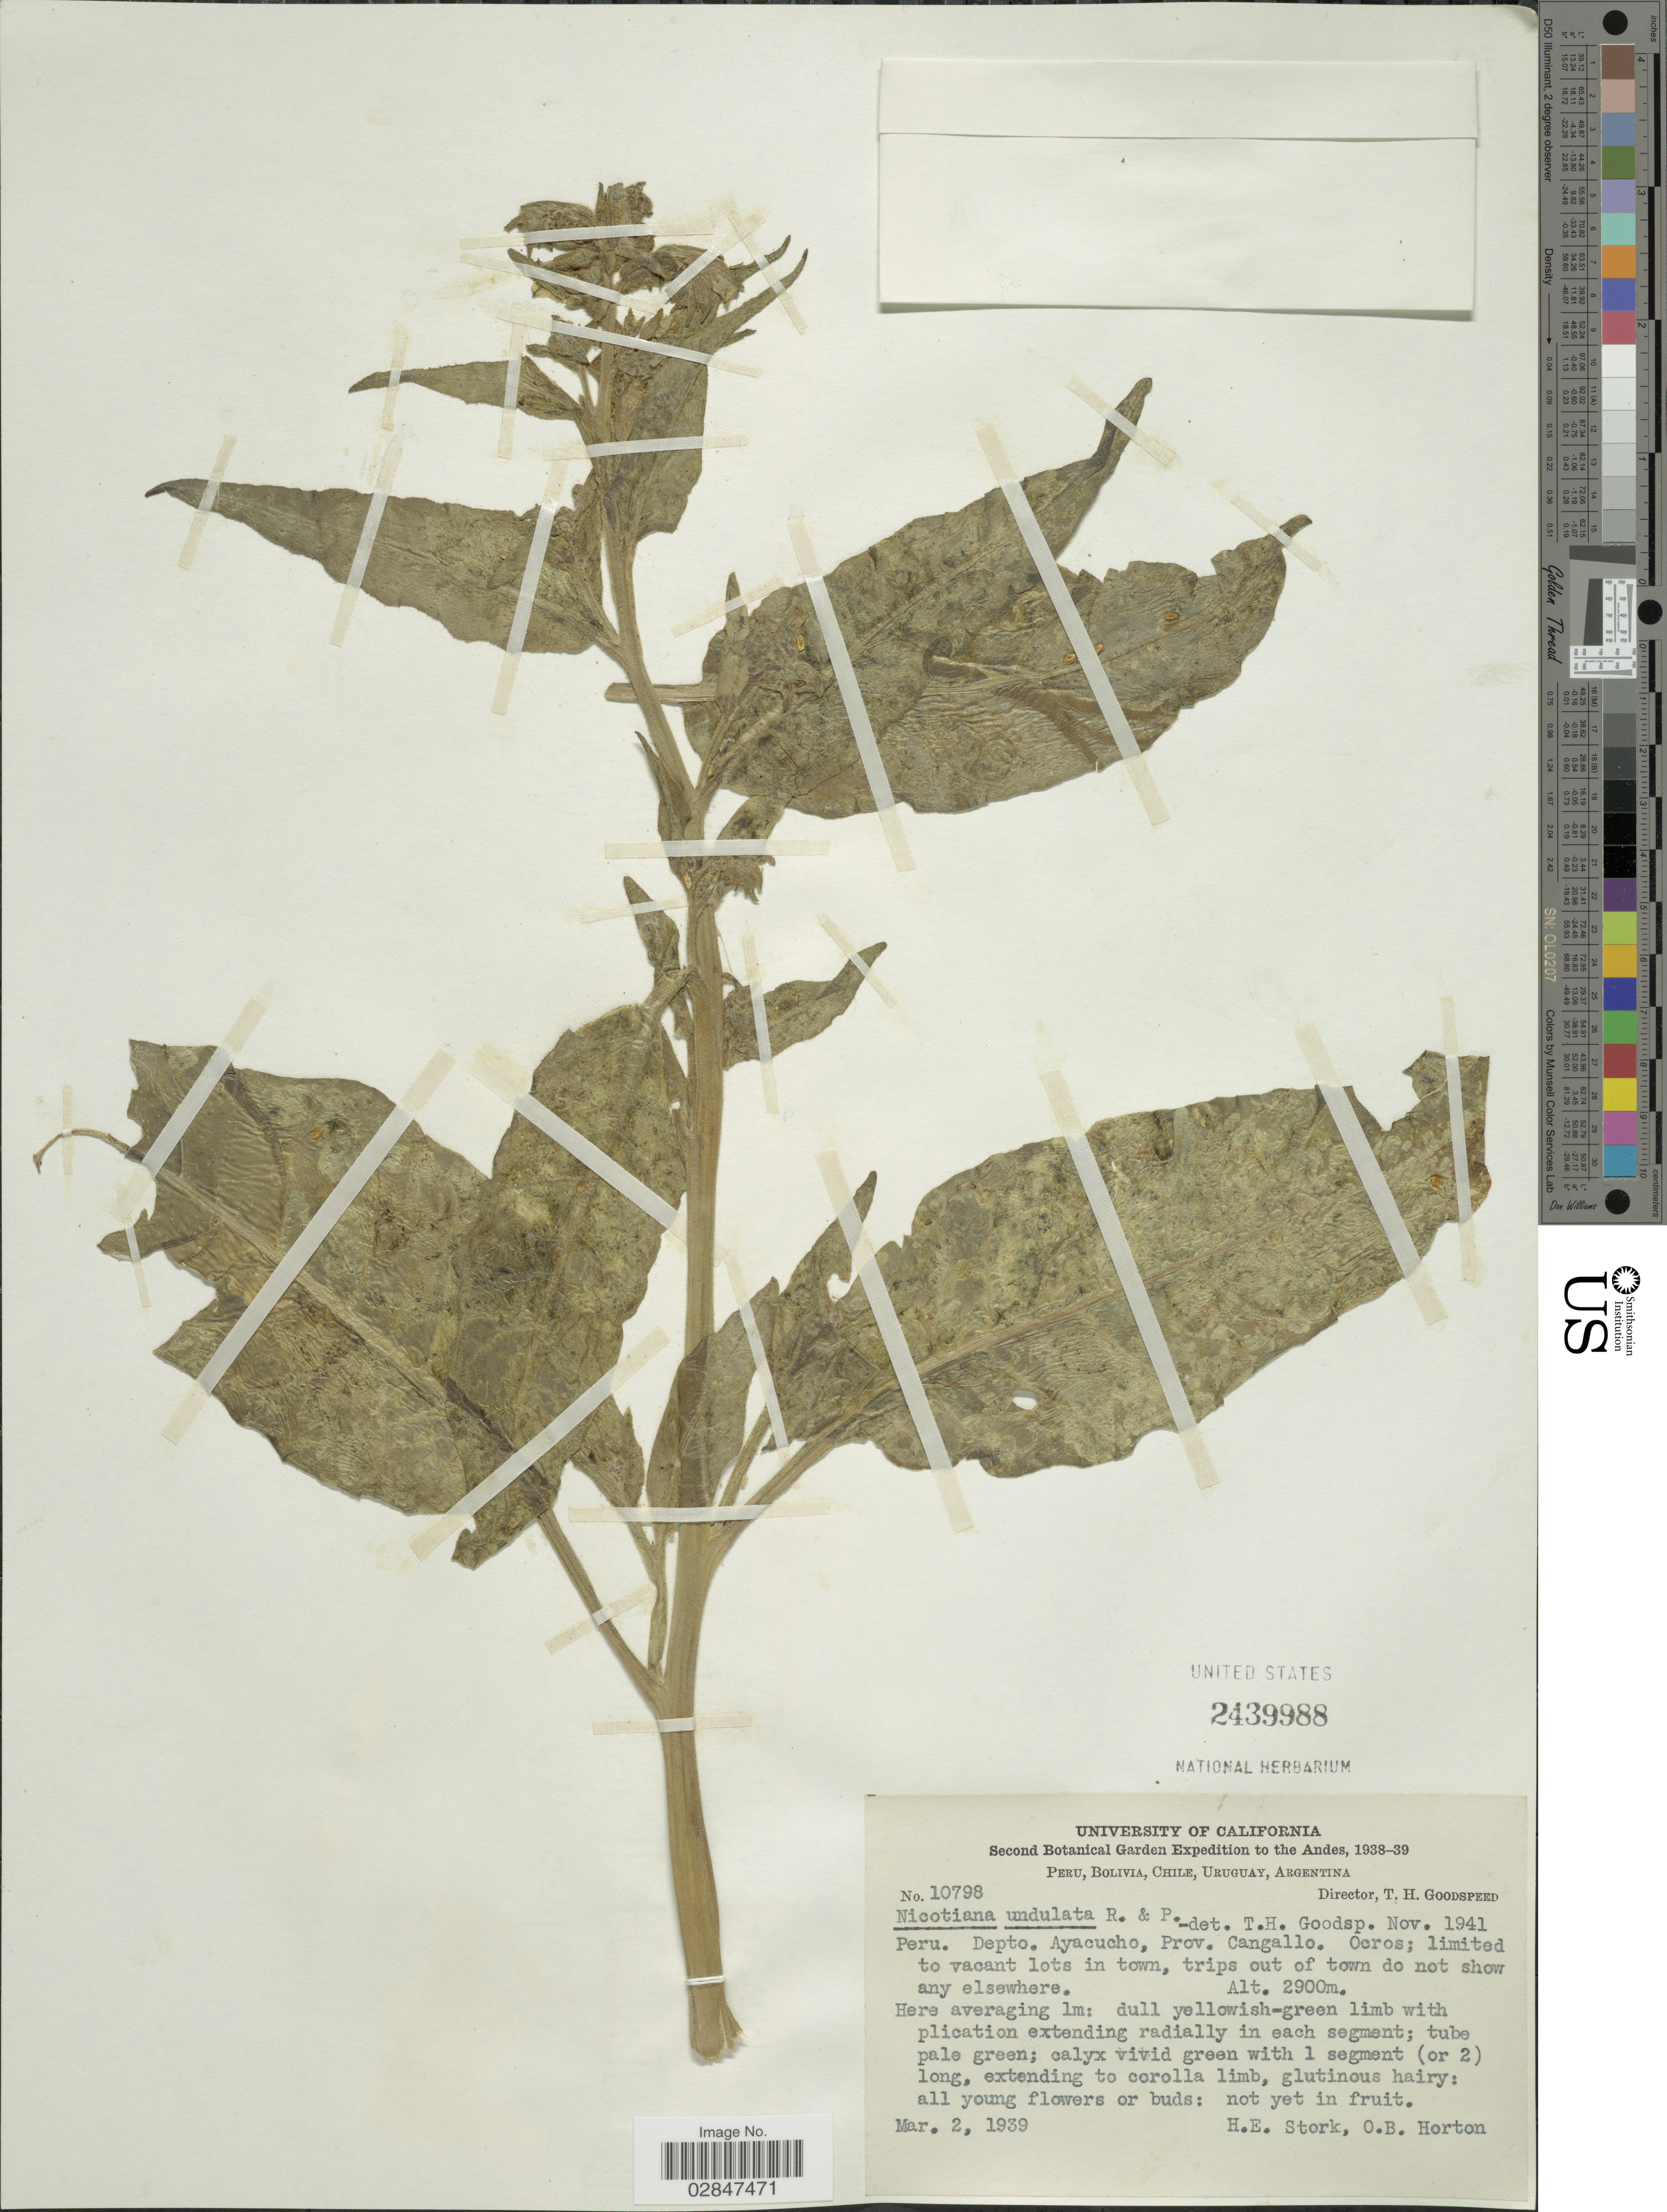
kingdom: Plantae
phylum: Tracheophyta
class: Magnoliopsida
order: Solanales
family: Solanaceae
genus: Nicotiana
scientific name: Nicotiana undulata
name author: Ruiz & Pav.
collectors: H. E. Stork & O. B. Horton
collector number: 10798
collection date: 1939-03-02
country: Peru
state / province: Ayacucho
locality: The Andes, Depto. Ayacucho, Prov. Cangallo, Ocros.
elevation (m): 2900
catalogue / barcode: US 2439988